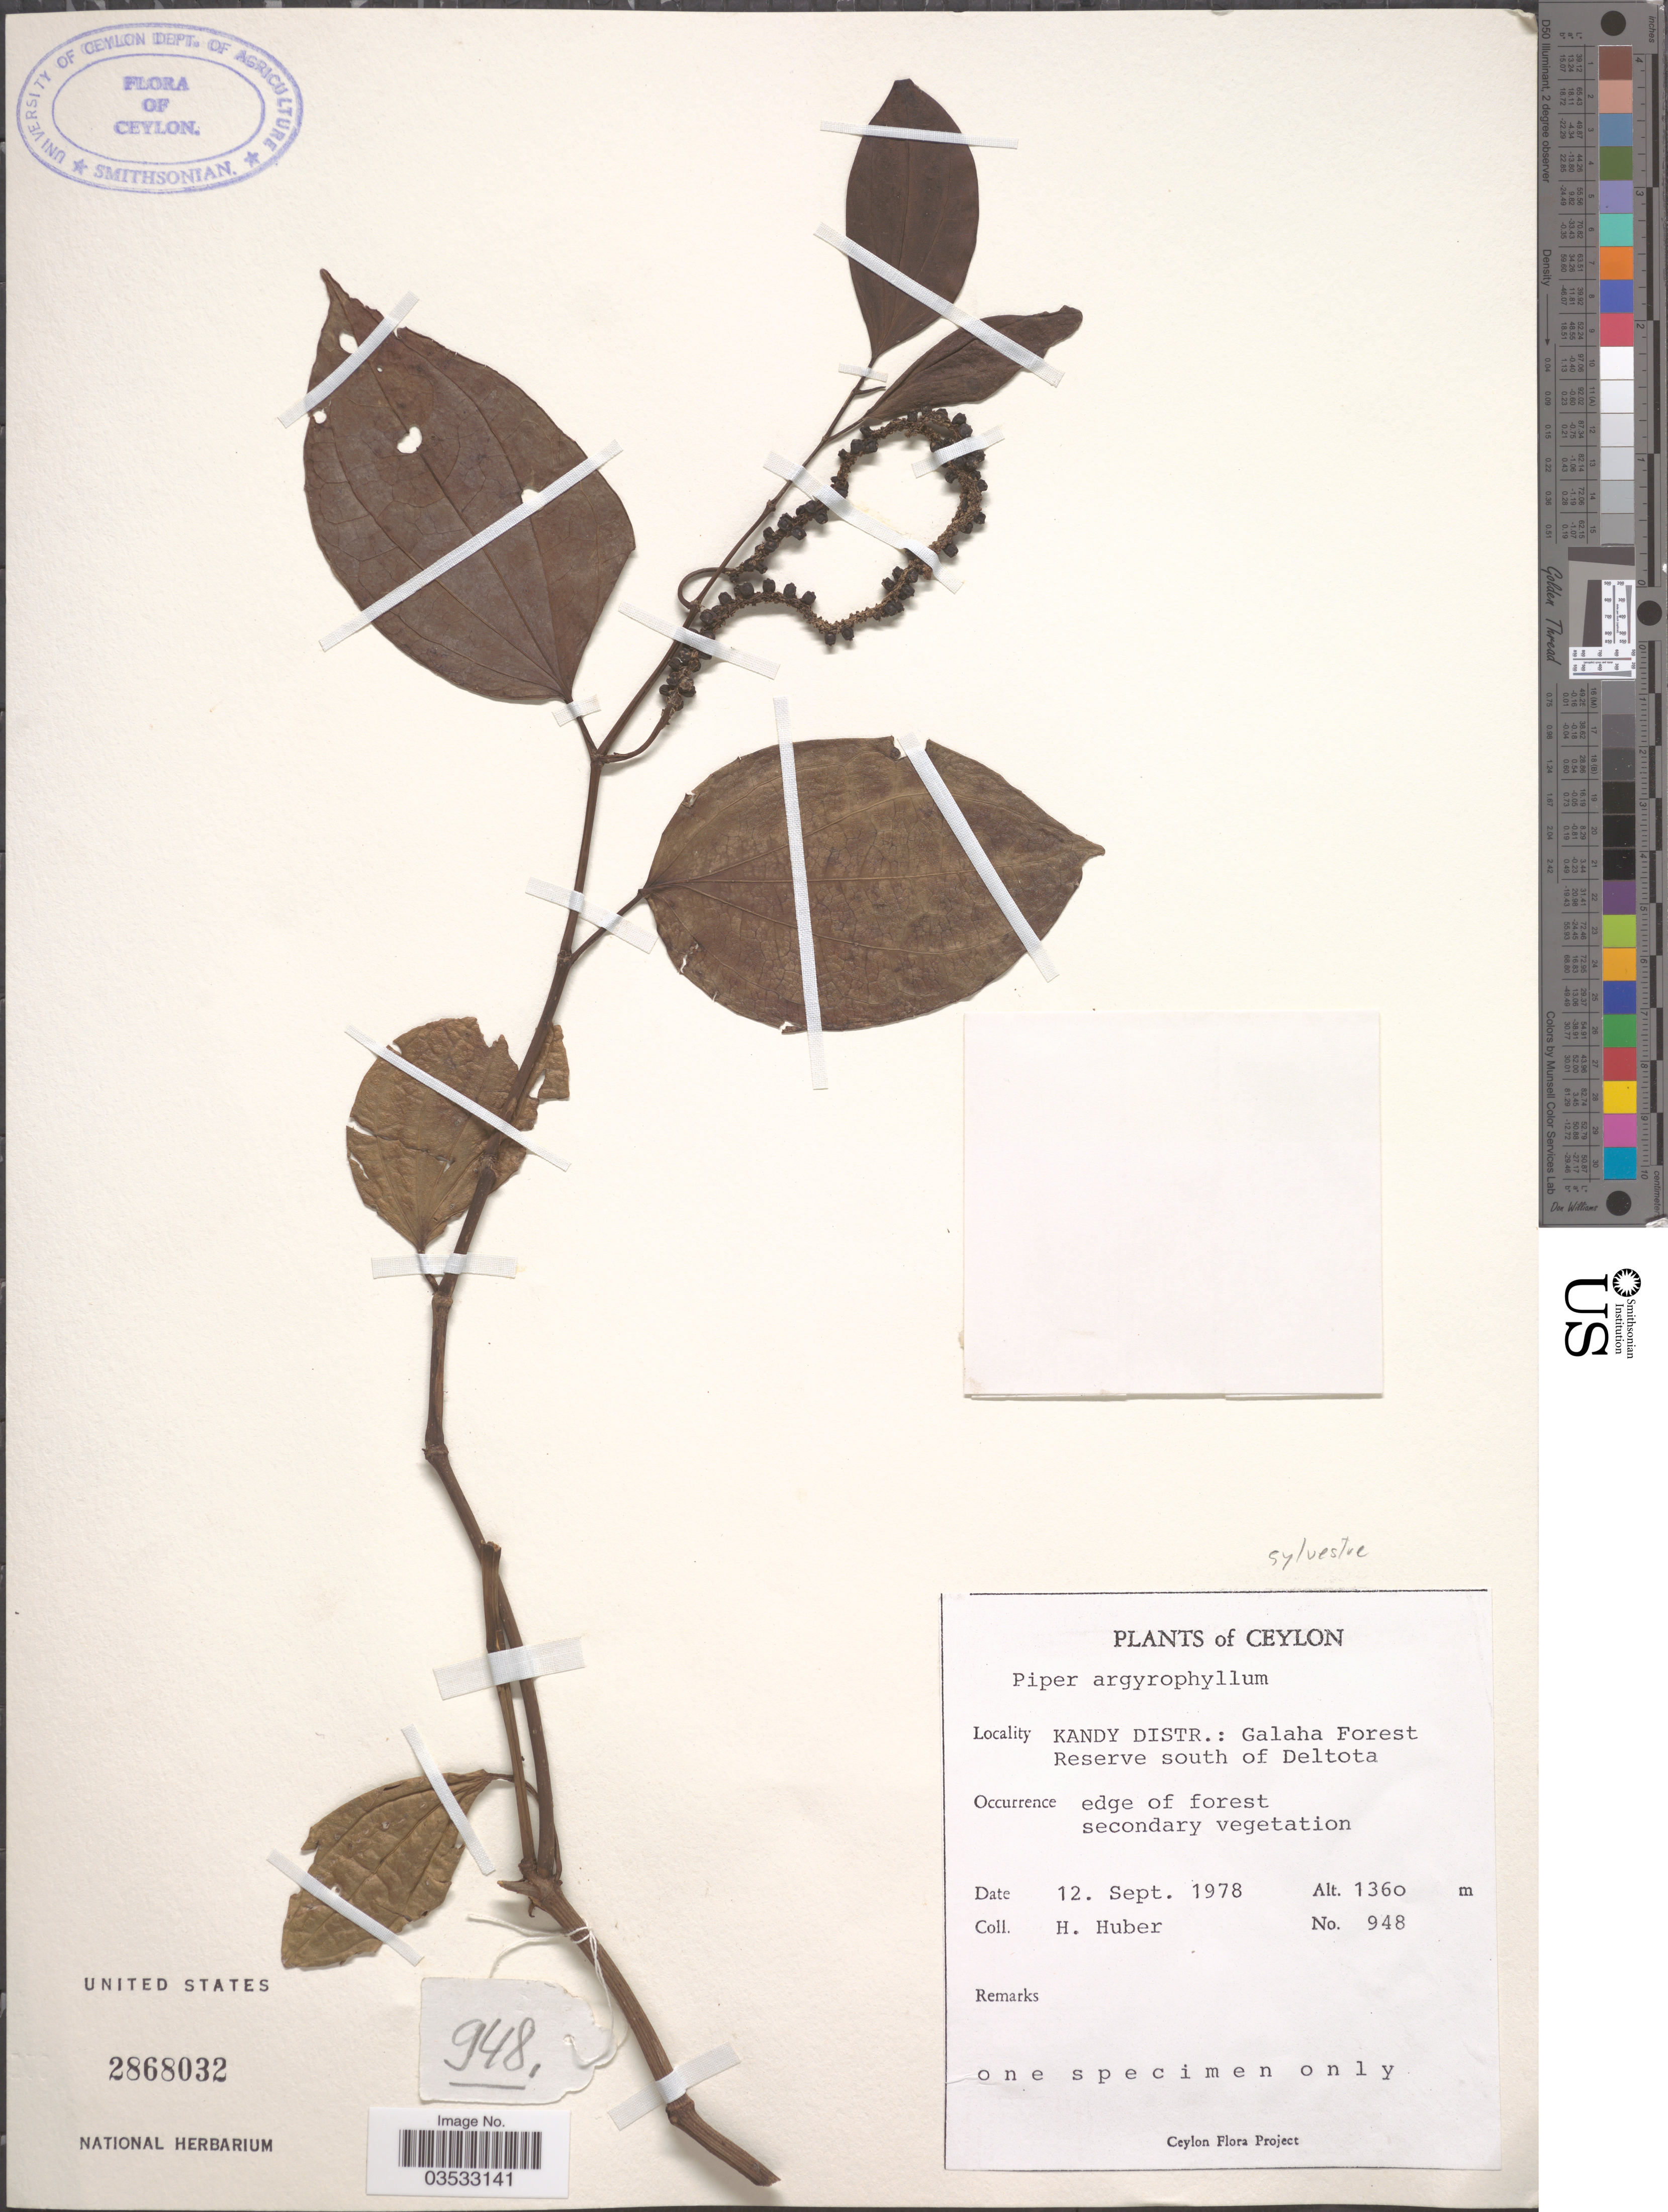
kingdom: Plantae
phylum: Tracheophyta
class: Magnoliopsida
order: Piperales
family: Piperaceae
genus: Piper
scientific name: Piper sylvestre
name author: Lour.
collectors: H. Huber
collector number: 948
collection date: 1978-09-12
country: Sri Lanka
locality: Ceylon. Kandy Distr.: Galaha Forest Reserve south of Deltota.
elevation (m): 1360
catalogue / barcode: US 2868032